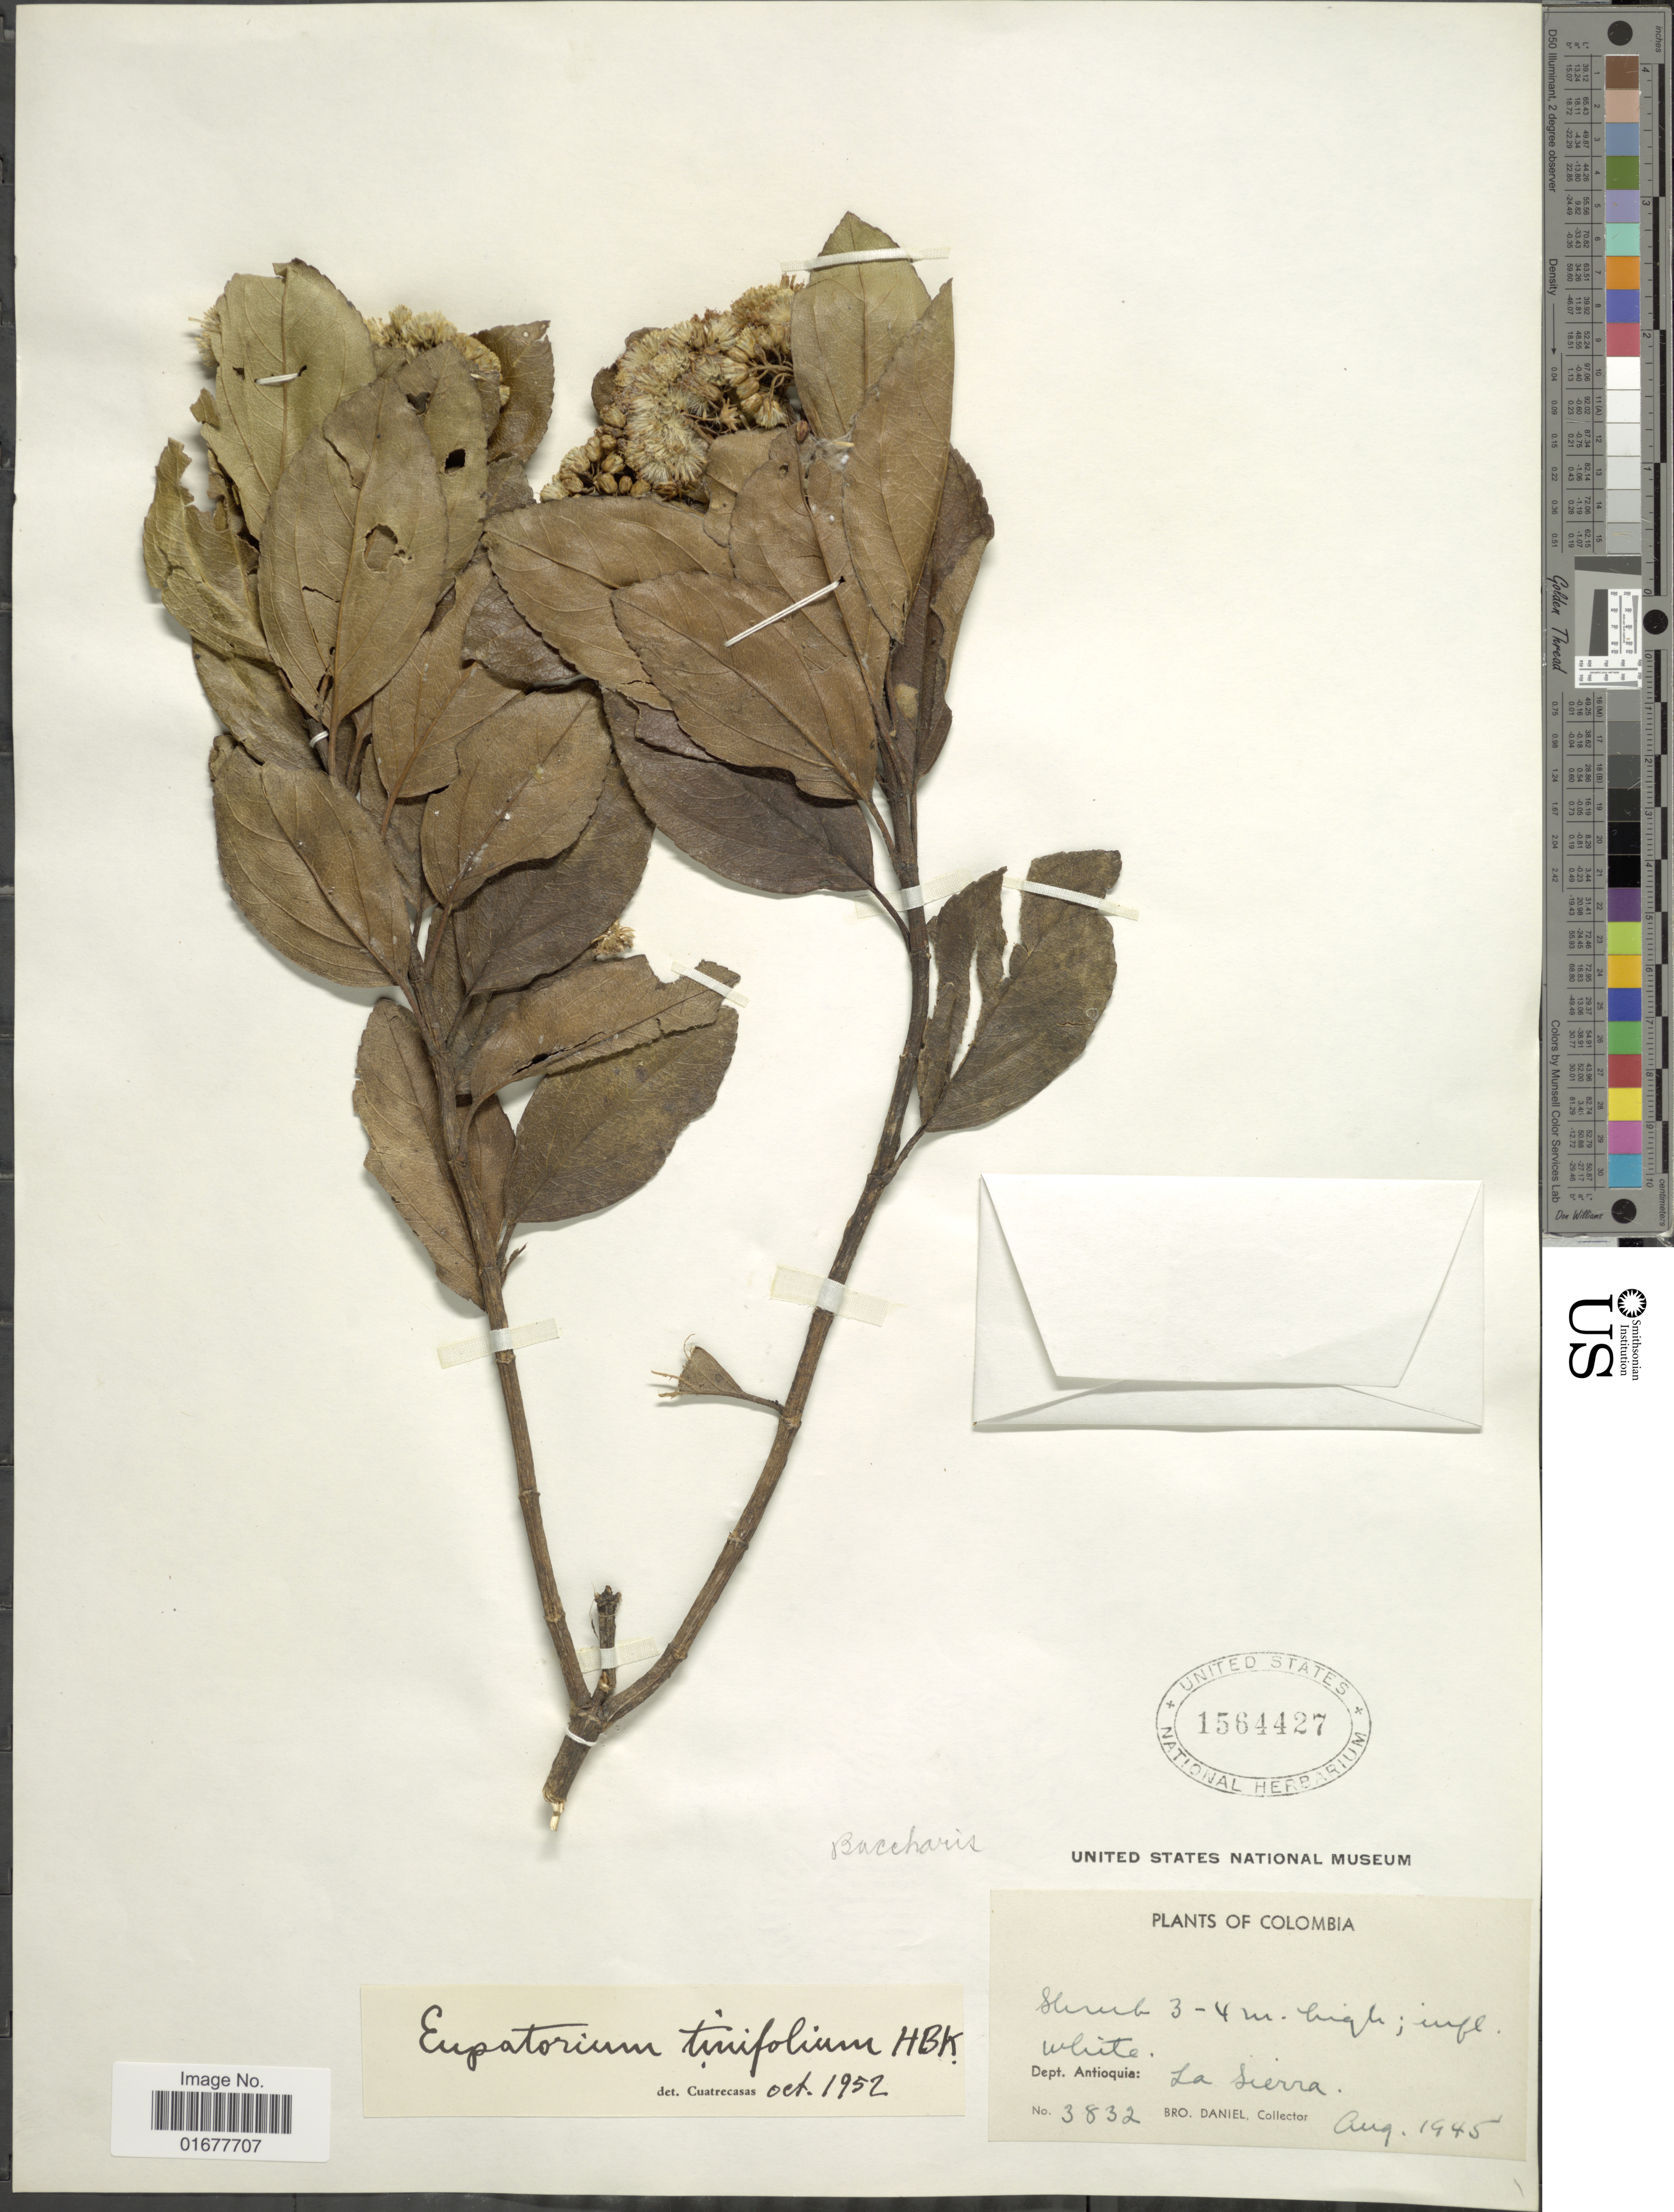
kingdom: Plantae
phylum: Tracheophyta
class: Magnoliopsida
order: Asterales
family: Asteraceae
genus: Ageratina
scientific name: Ageratina tinifolia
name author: (Kunth) R.M. King & H. Rob.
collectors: Bro. Daniel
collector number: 3832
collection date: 1945-08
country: Colombia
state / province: Antioquia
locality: La Sierra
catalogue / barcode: US 1564427